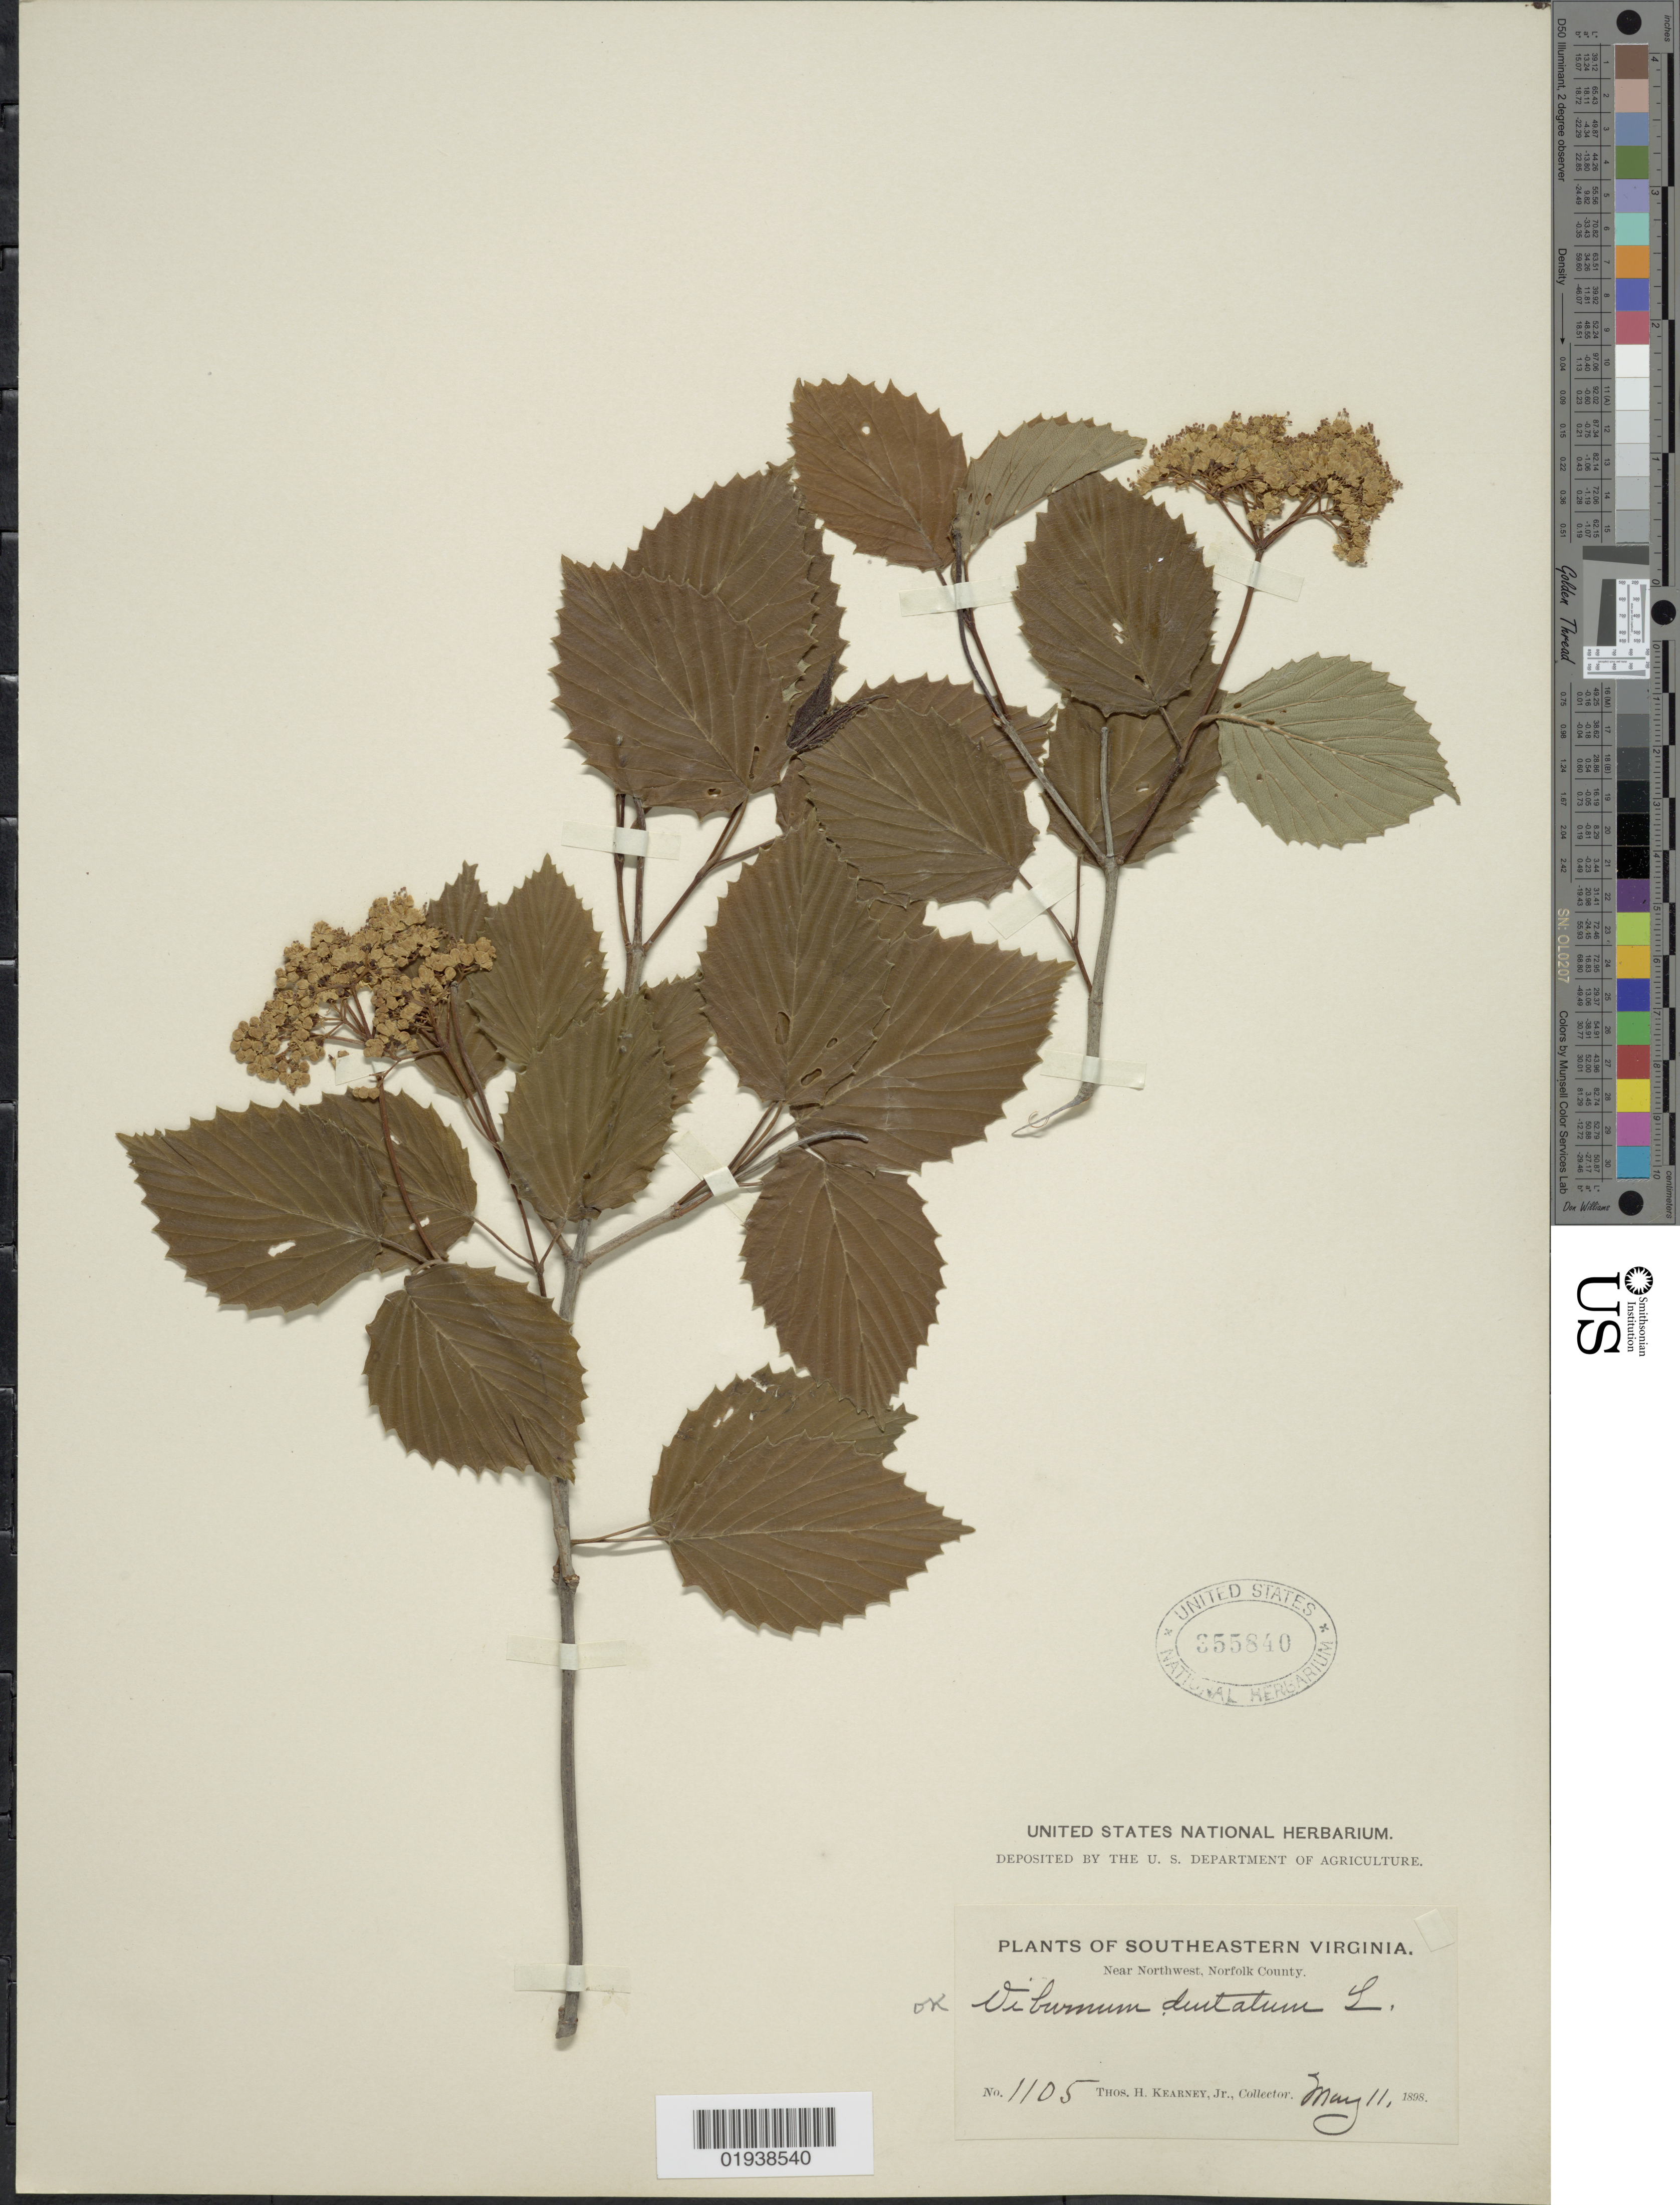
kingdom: Plantae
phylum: Tracheophyta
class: Magnoliopsida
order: Dipsacales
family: Viburnaceae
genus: Viburnum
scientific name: Viburnum dentatum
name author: L.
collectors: T. H. Kearney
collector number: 1105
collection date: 1898-05-11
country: United States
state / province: Virginia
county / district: City of Norfolk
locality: Southeastern Virginia, Near Northwest, Norfolk County.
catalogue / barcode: US 355840